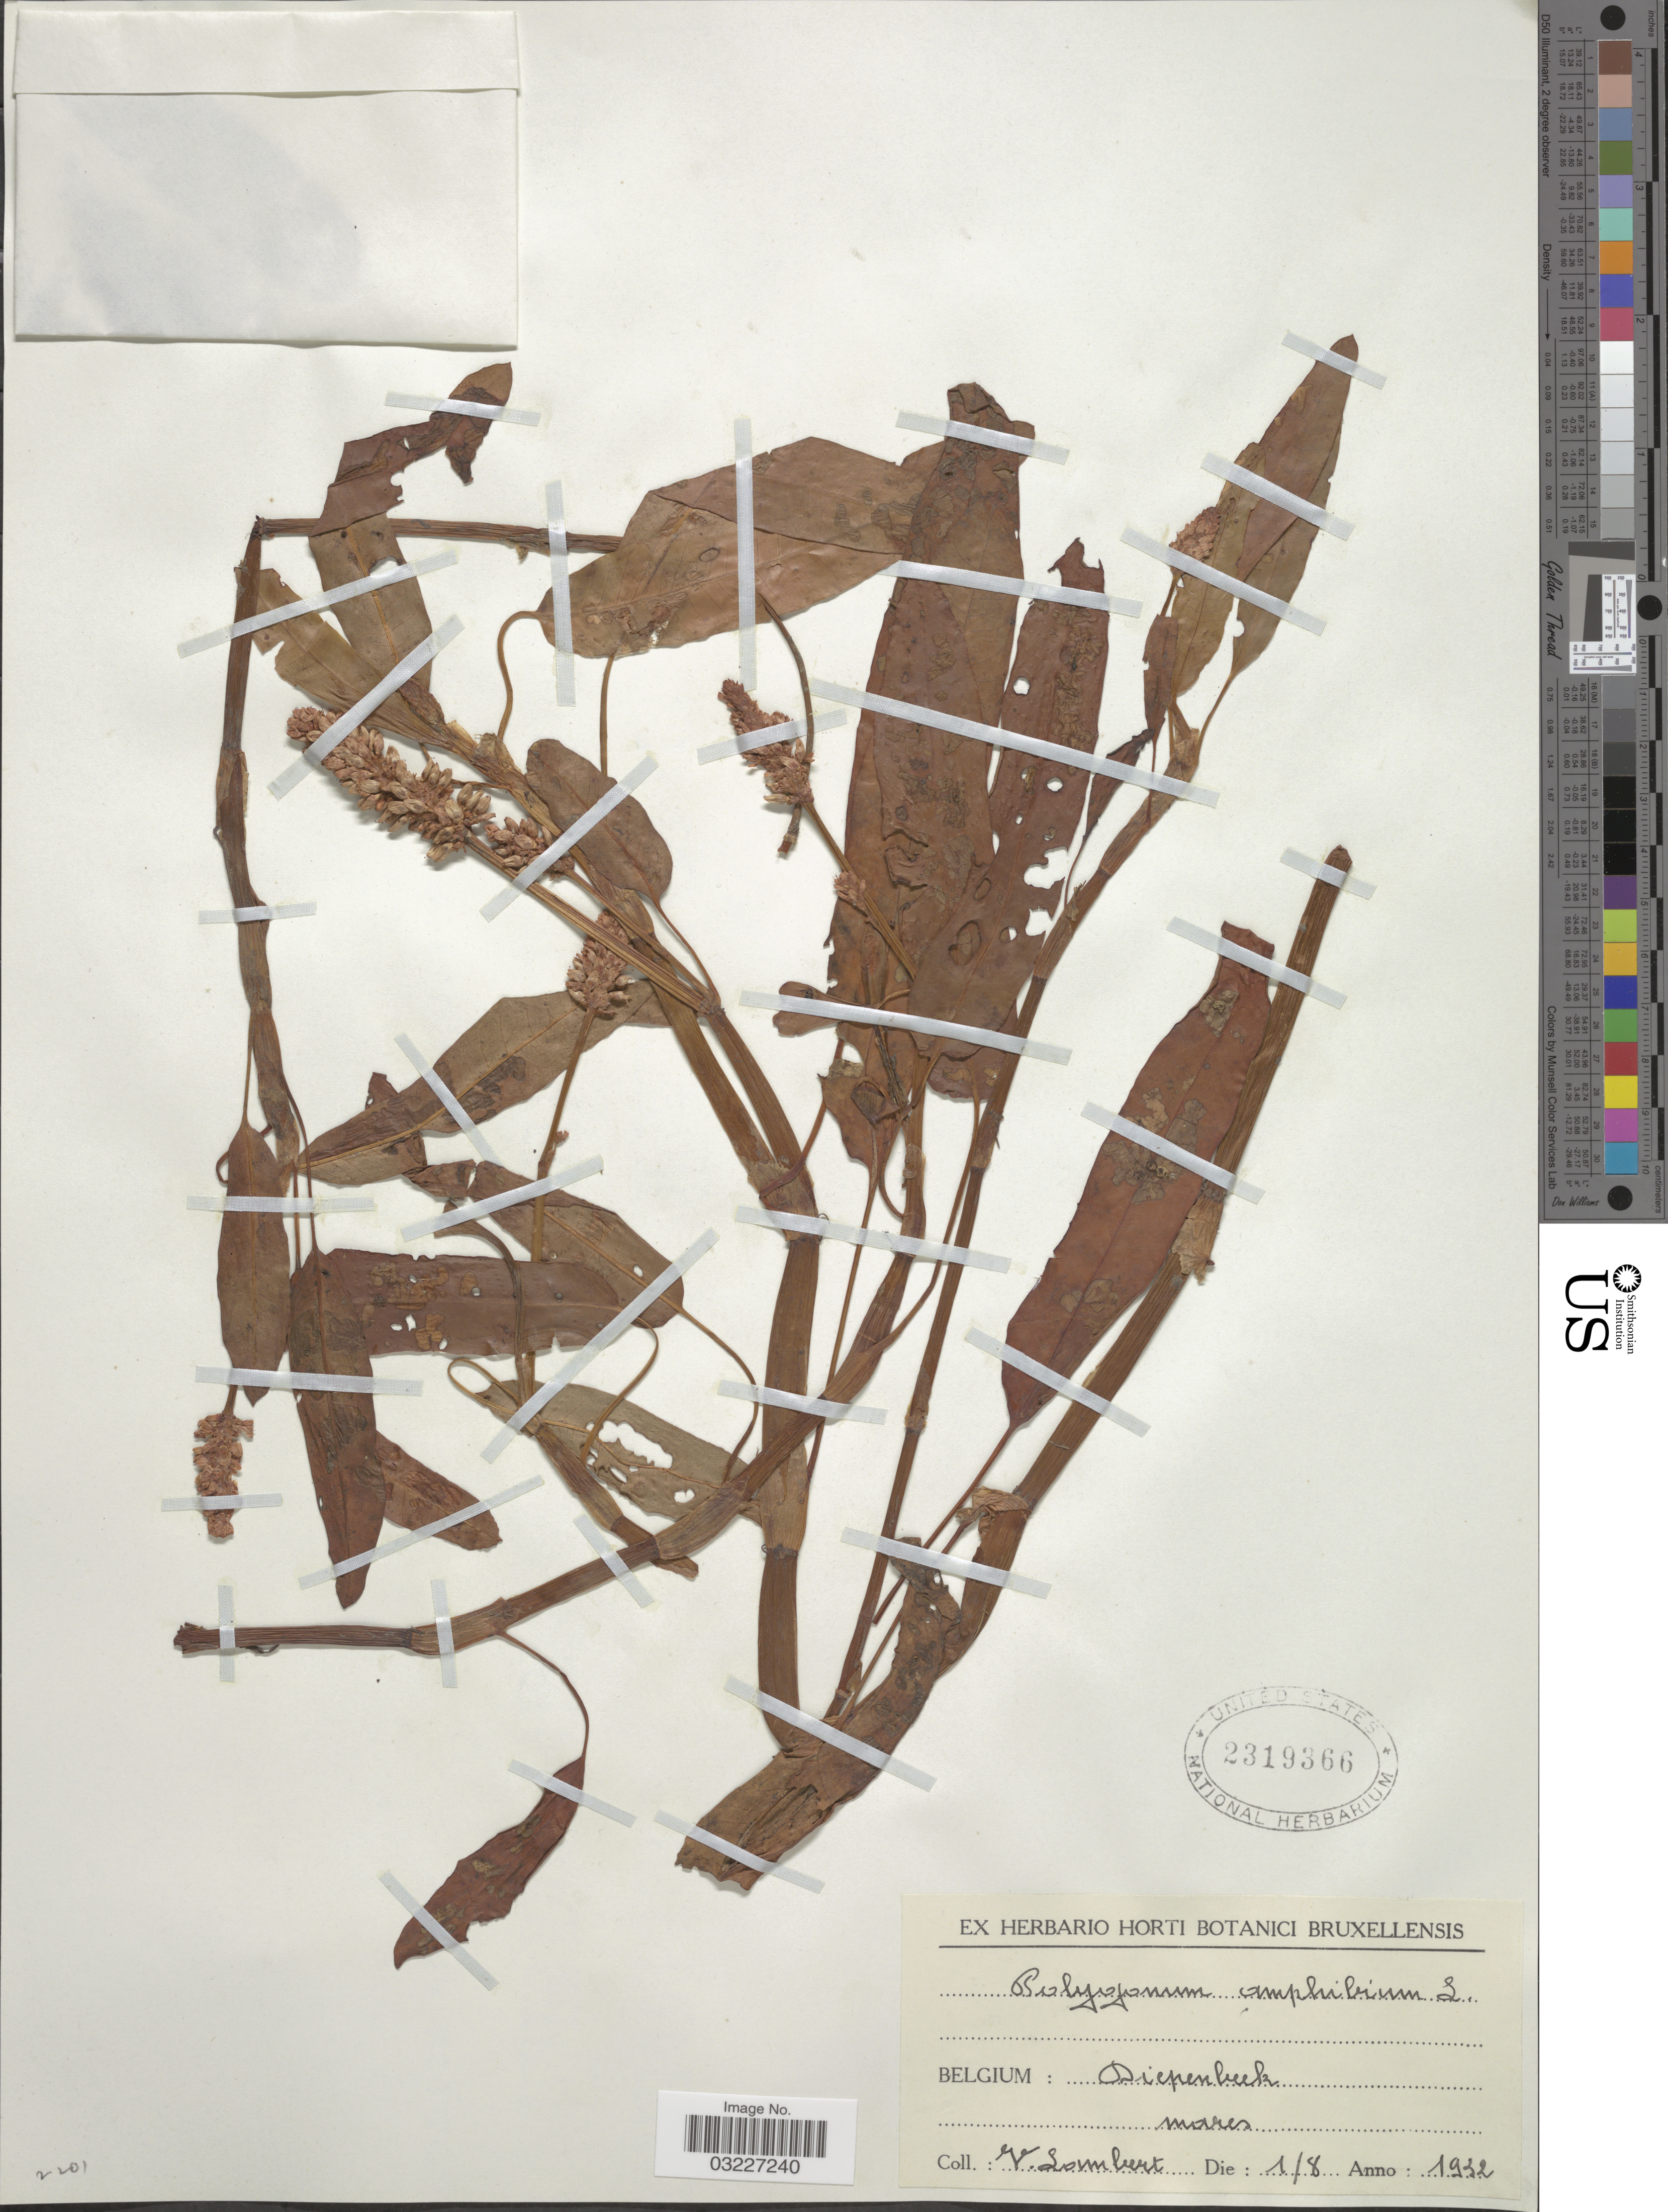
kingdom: Plantae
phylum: Tracheophyta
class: Magnoliopsida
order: Caryophyllales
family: Polygonaceae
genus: Polygonum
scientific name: Polygonum amphibium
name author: L.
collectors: V. Lombert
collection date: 1932-08-01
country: Belgium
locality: Diepenbeek. Mares.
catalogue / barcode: US 2319366